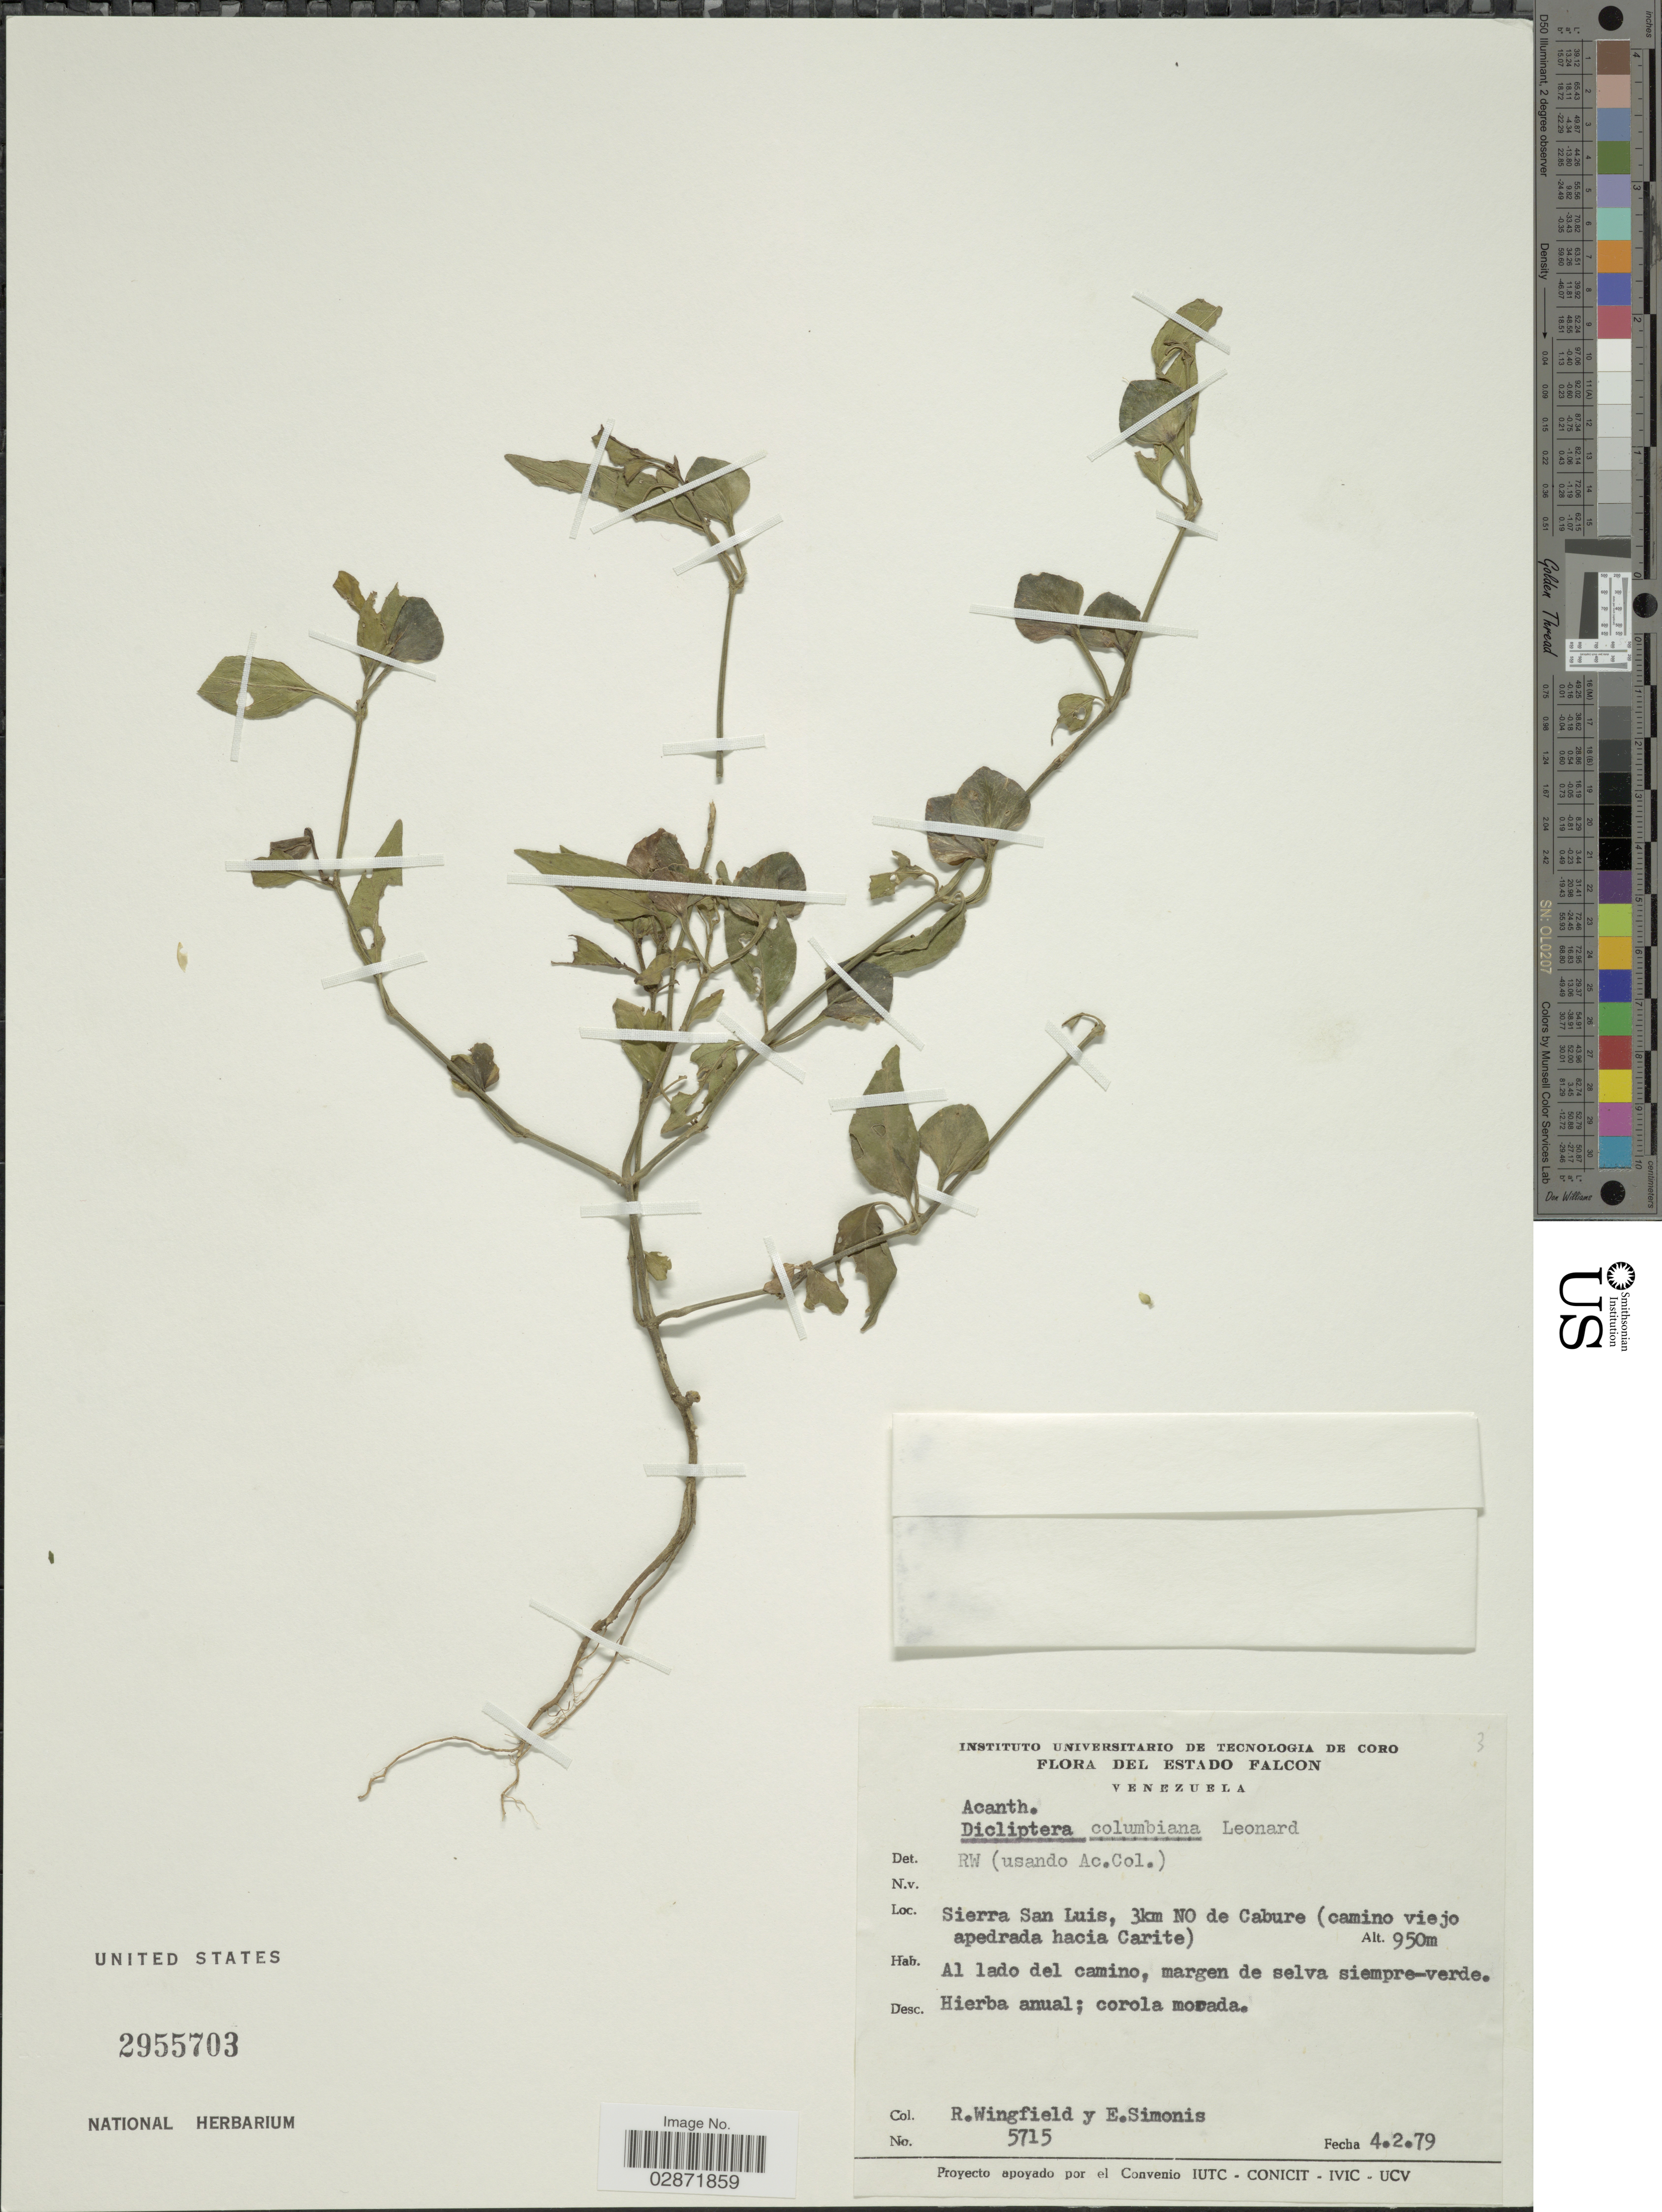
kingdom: Plantae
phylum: Tracheophyta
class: Magnoliopsida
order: Lamiales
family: Acanthaceae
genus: Dicliptera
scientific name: Dicliptera columbiana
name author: Leonard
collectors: R. Wingfield & E. Simonis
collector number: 5715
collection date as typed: Transcribed d/m/y: 4/2/79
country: Venezuela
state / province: Falcón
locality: Sierra San Luis, 3km NO de Cabure (camino viejo apedrada hacia Carite).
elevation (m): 950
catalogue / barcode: US 2955703